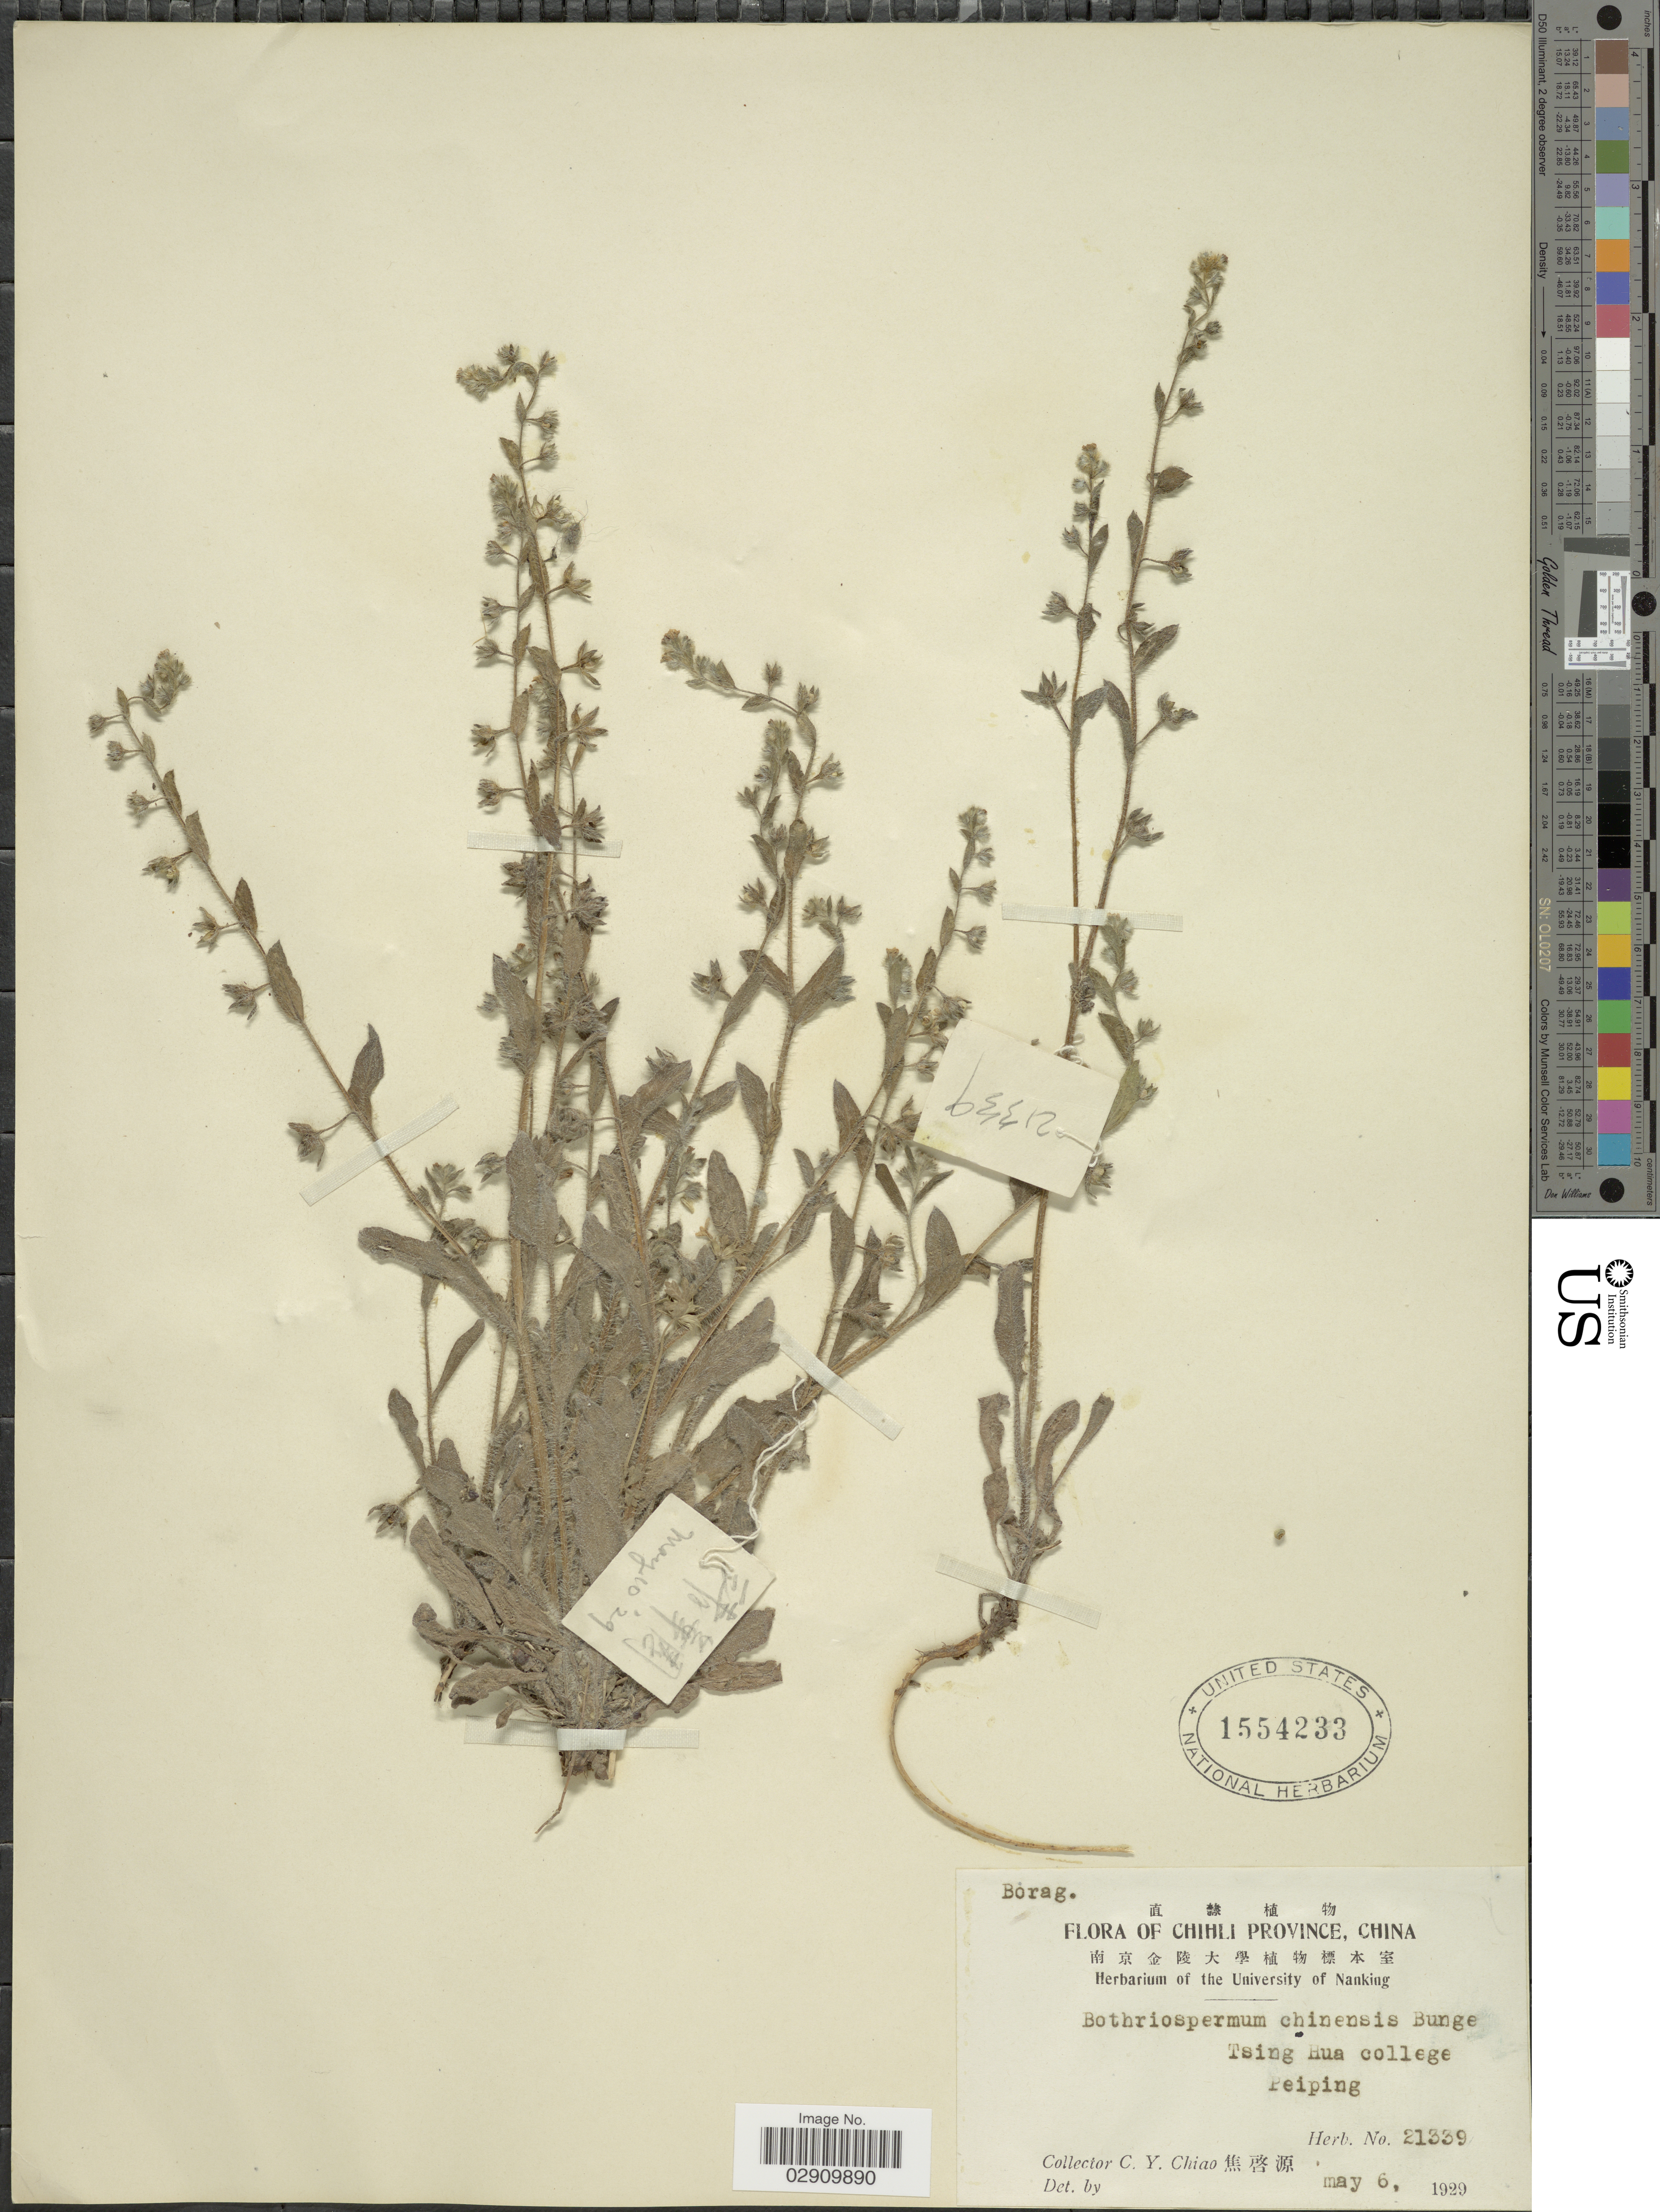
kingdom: Plantae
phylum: Tracheophyta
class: Magnoliopsida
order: Boraginales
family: Boraginaceae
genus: Bothriospermum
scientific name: Bothriospermum chinense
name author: Bunge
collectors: C. Y. Chiao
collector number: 21339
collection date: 1929-05-06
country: China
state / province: Beijing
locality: Chihli Province, Tsing Hua college, Peiping.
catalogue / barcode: US 1554233